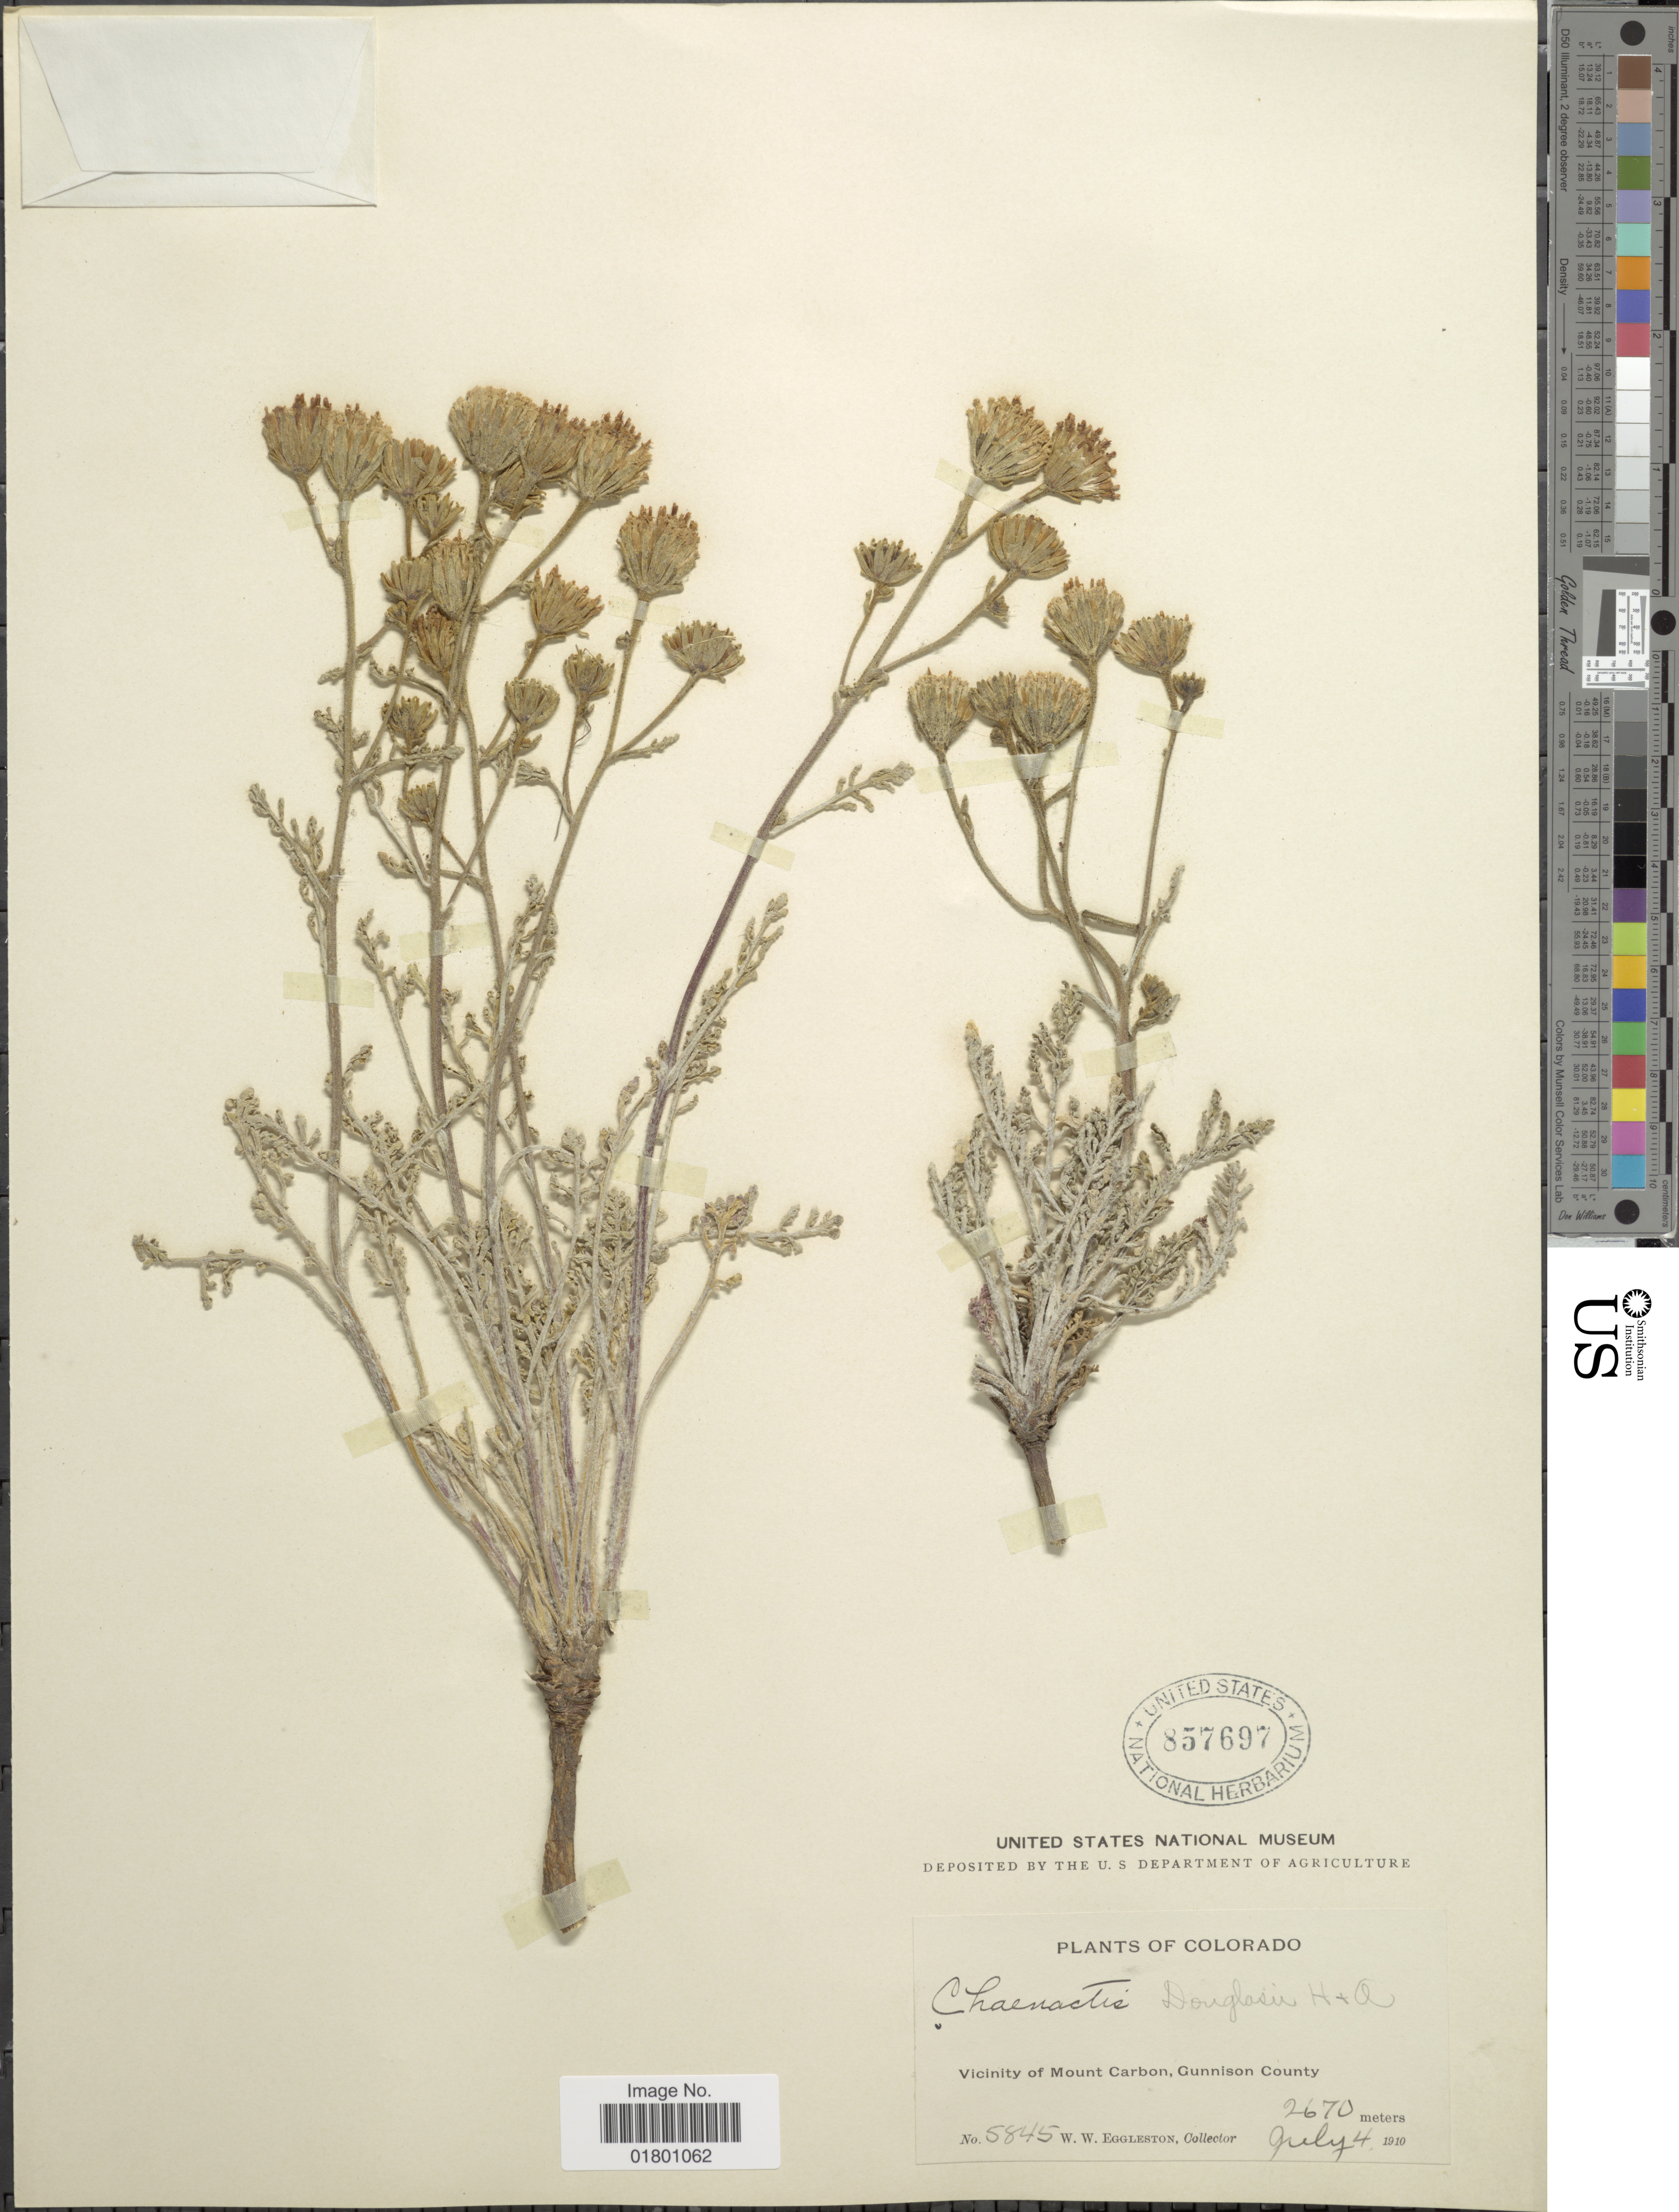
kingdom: Plantae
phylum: Tracheophyta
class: Magnoliopsida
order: Asterales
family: Asteraceae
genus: Chaenactis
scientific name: Chaenactis douglasii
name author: Hook. & Arn.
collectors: W. W. Eggleston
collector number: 5845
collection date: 1910-07-04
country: United States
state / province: Colorado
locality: Vicinity of Mount Carbon, Gunnison County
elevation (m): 2670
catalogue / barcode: US 857697